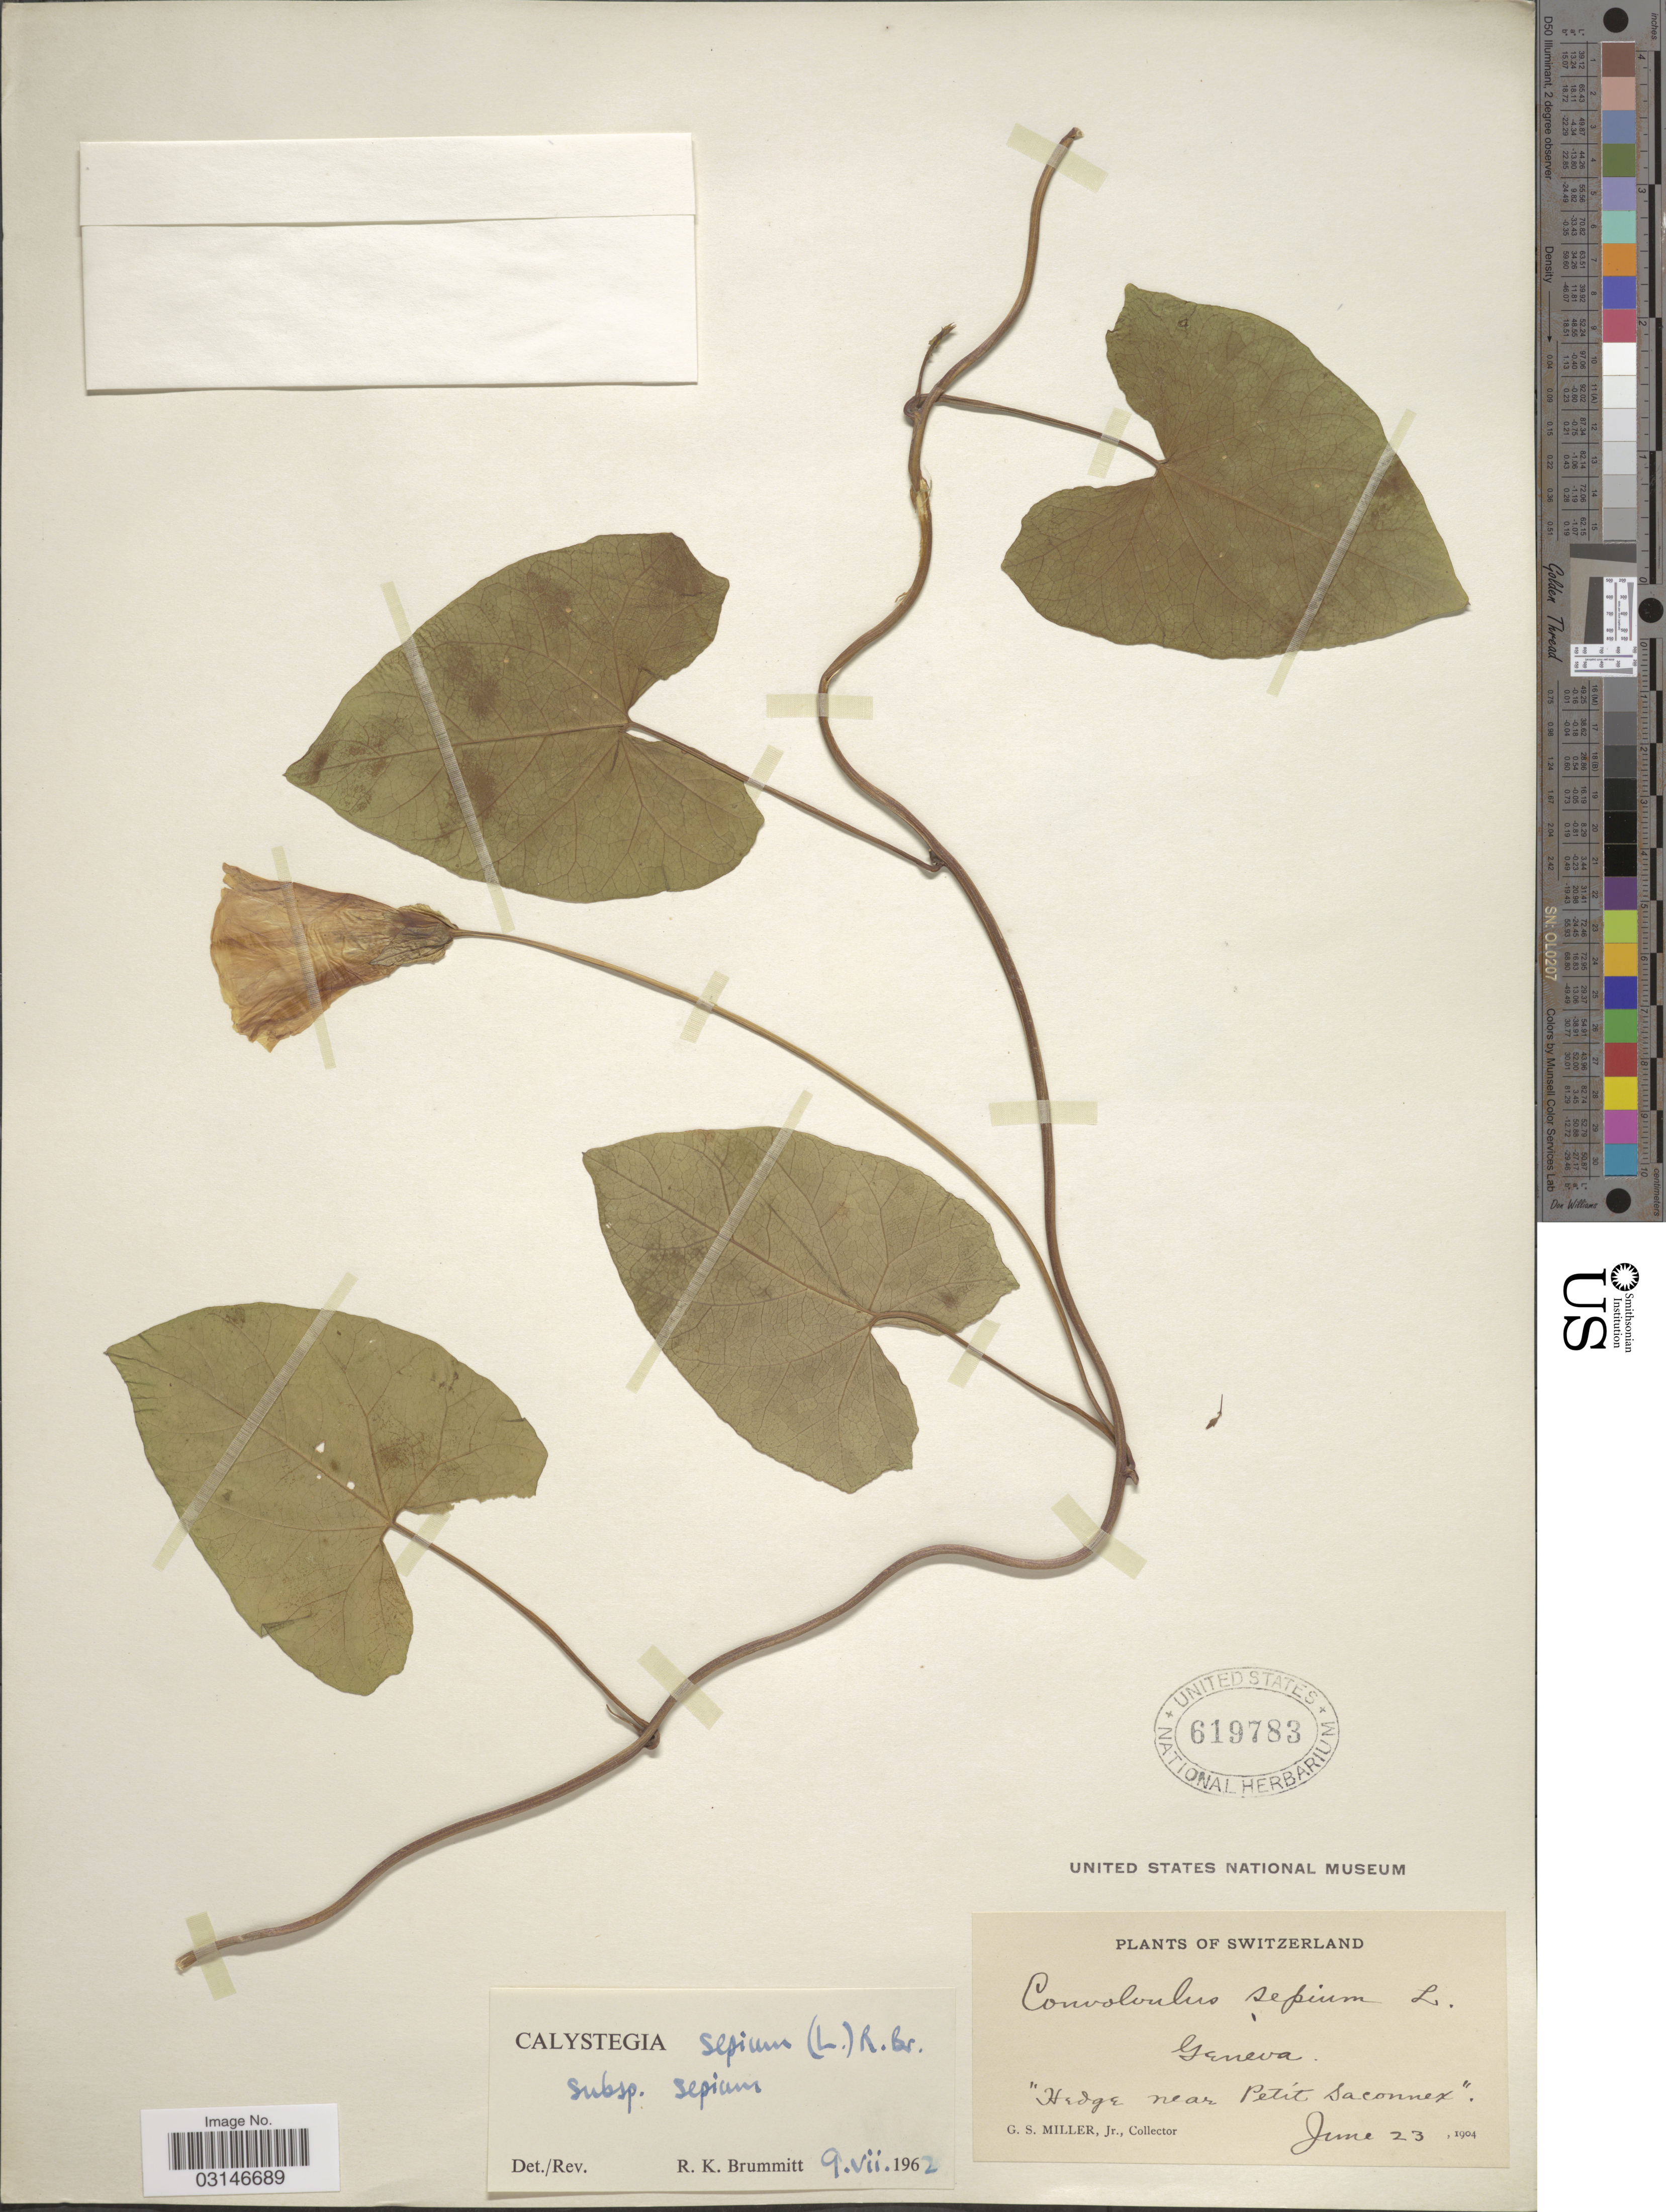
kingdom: Plantae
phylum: Tracheophyta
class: Magnoliopsida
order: Solanales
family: Convolvulaceae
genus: Calystegia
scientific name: Calystegia sepium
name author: (L.) R. Br.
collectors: G. S. Miller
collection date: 1904-06-23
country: Switzerland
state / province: Genève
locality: Hedge near Petit Saconnex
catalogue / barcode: US 619783